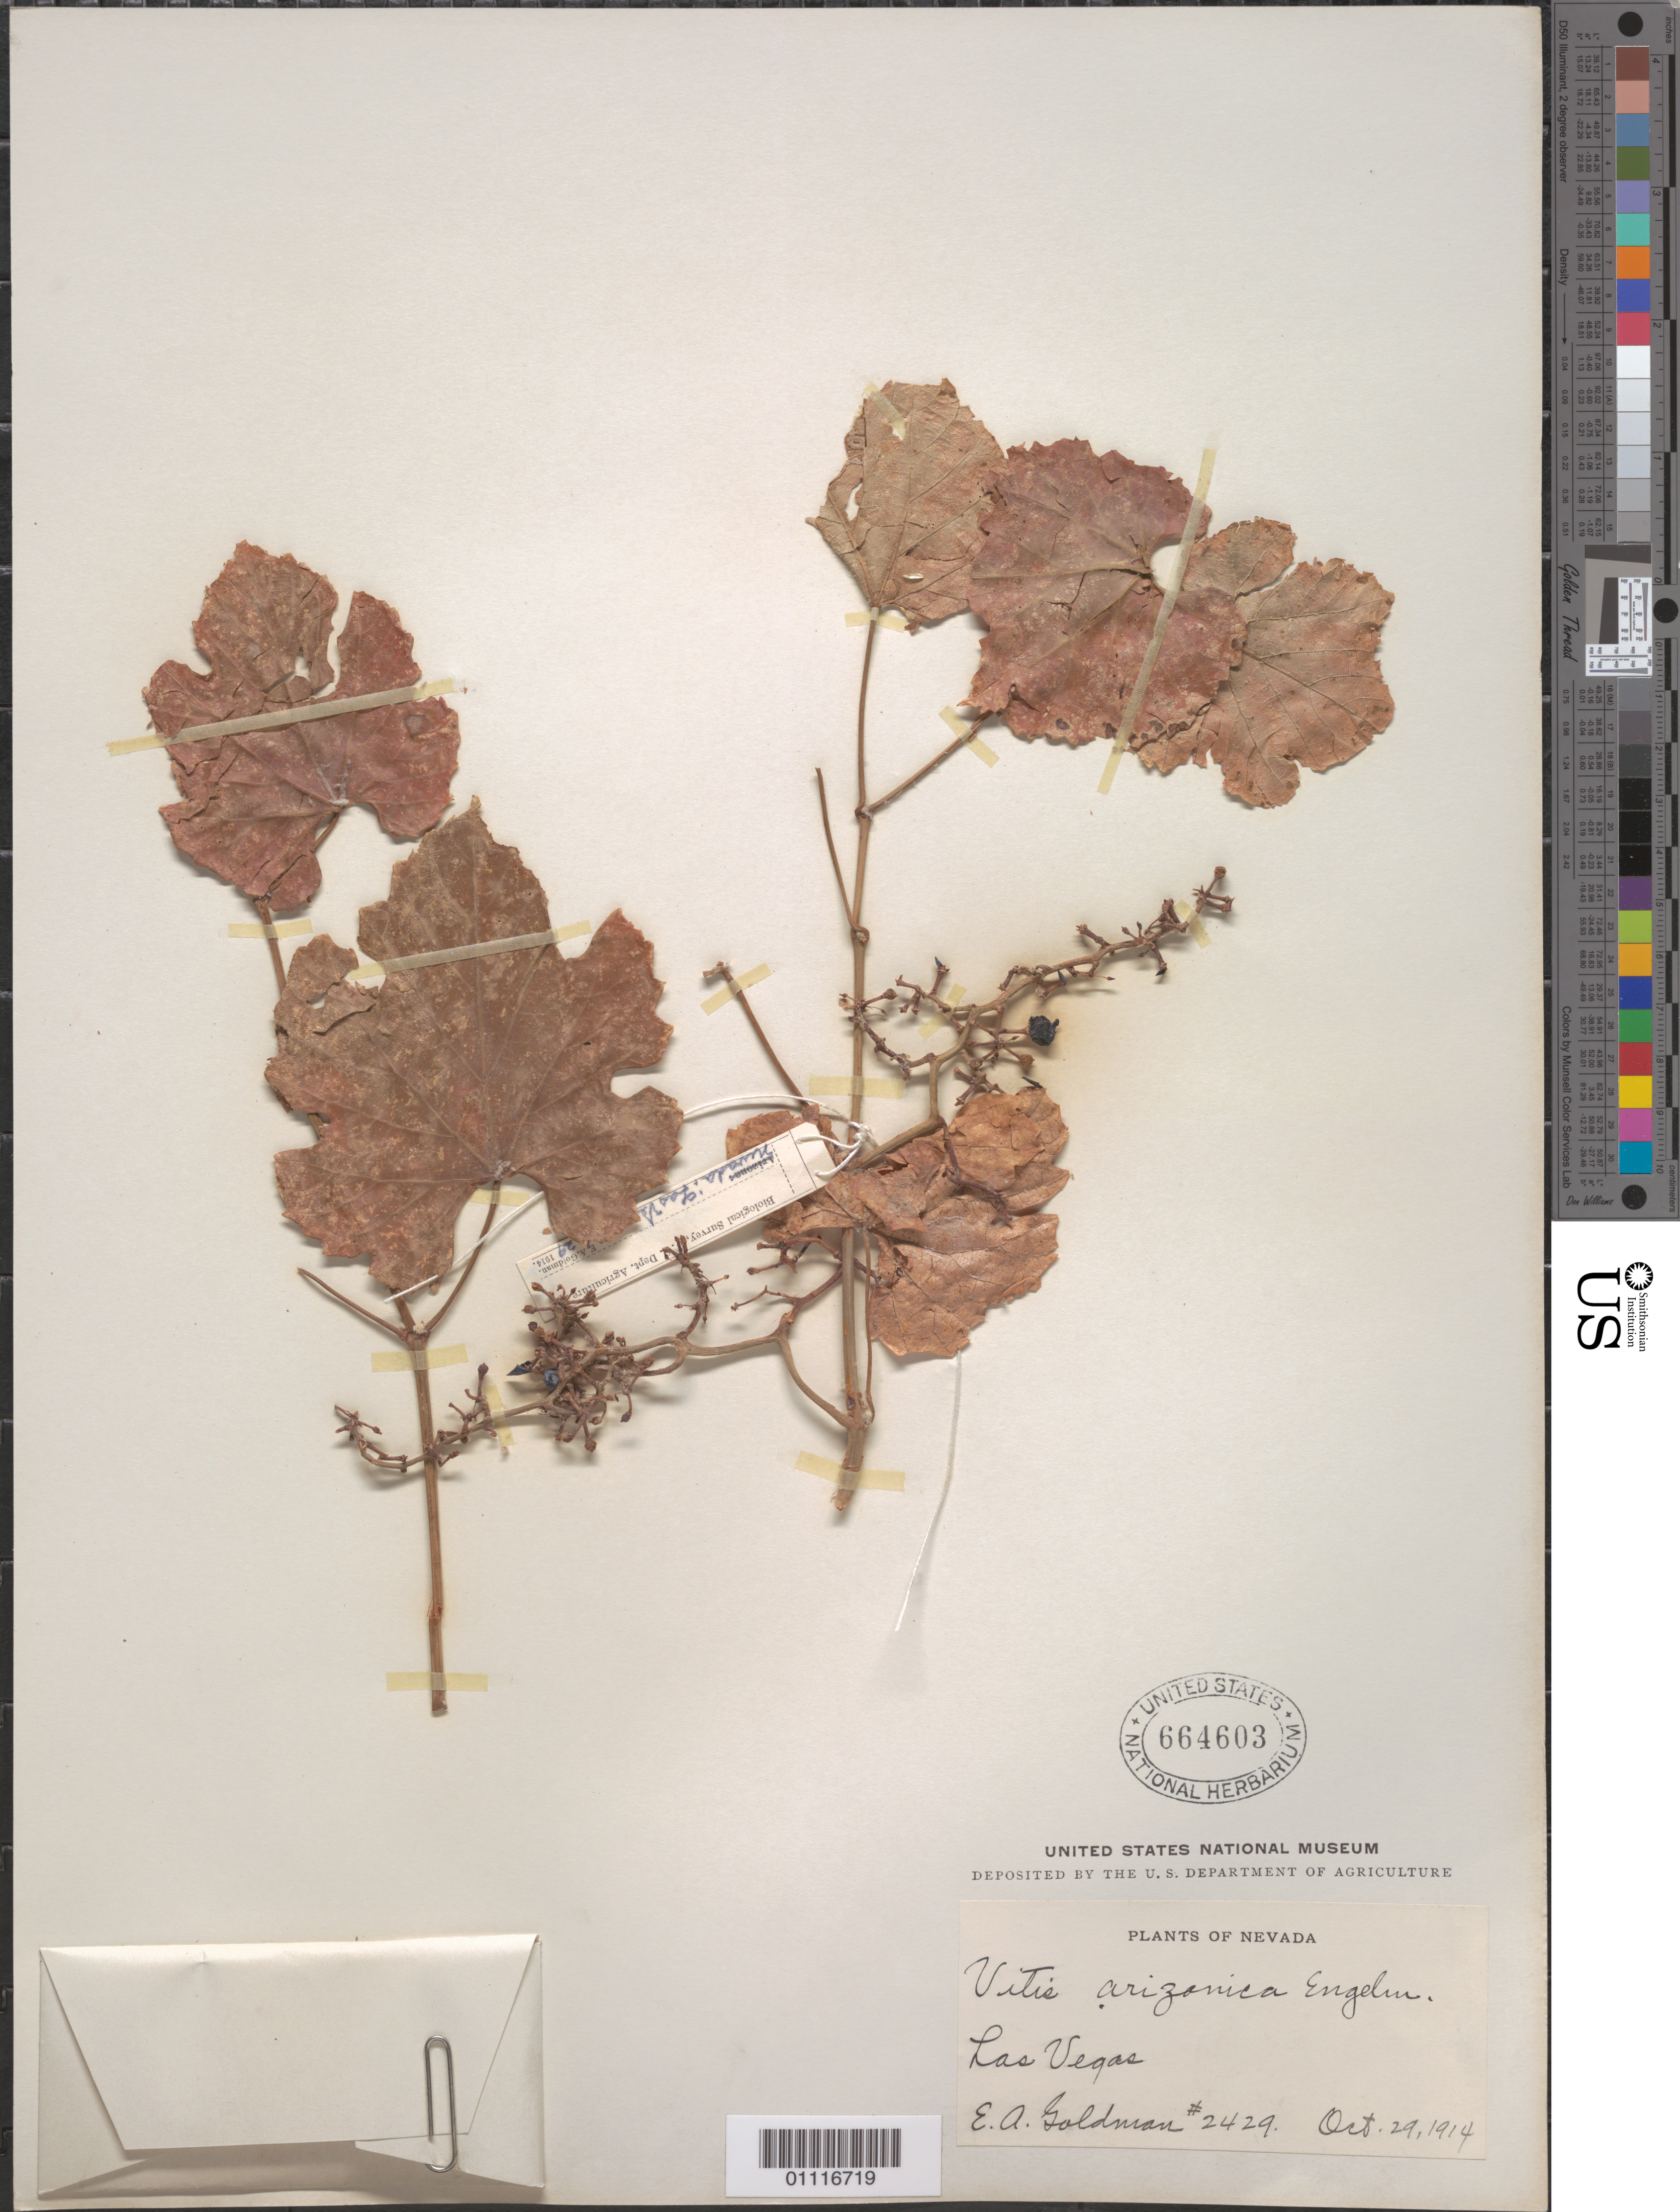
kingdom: Plantae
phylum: Tracheophyta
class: Magnoliopsida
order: Vitales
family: Vitaceae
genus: Vitis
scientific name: Vitis arizonica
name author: Engelm.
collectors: E. A. Goldman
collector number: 2429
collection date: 1914-10-29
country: United States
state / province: Nevada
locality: Las Vegas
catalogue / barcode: US 664603